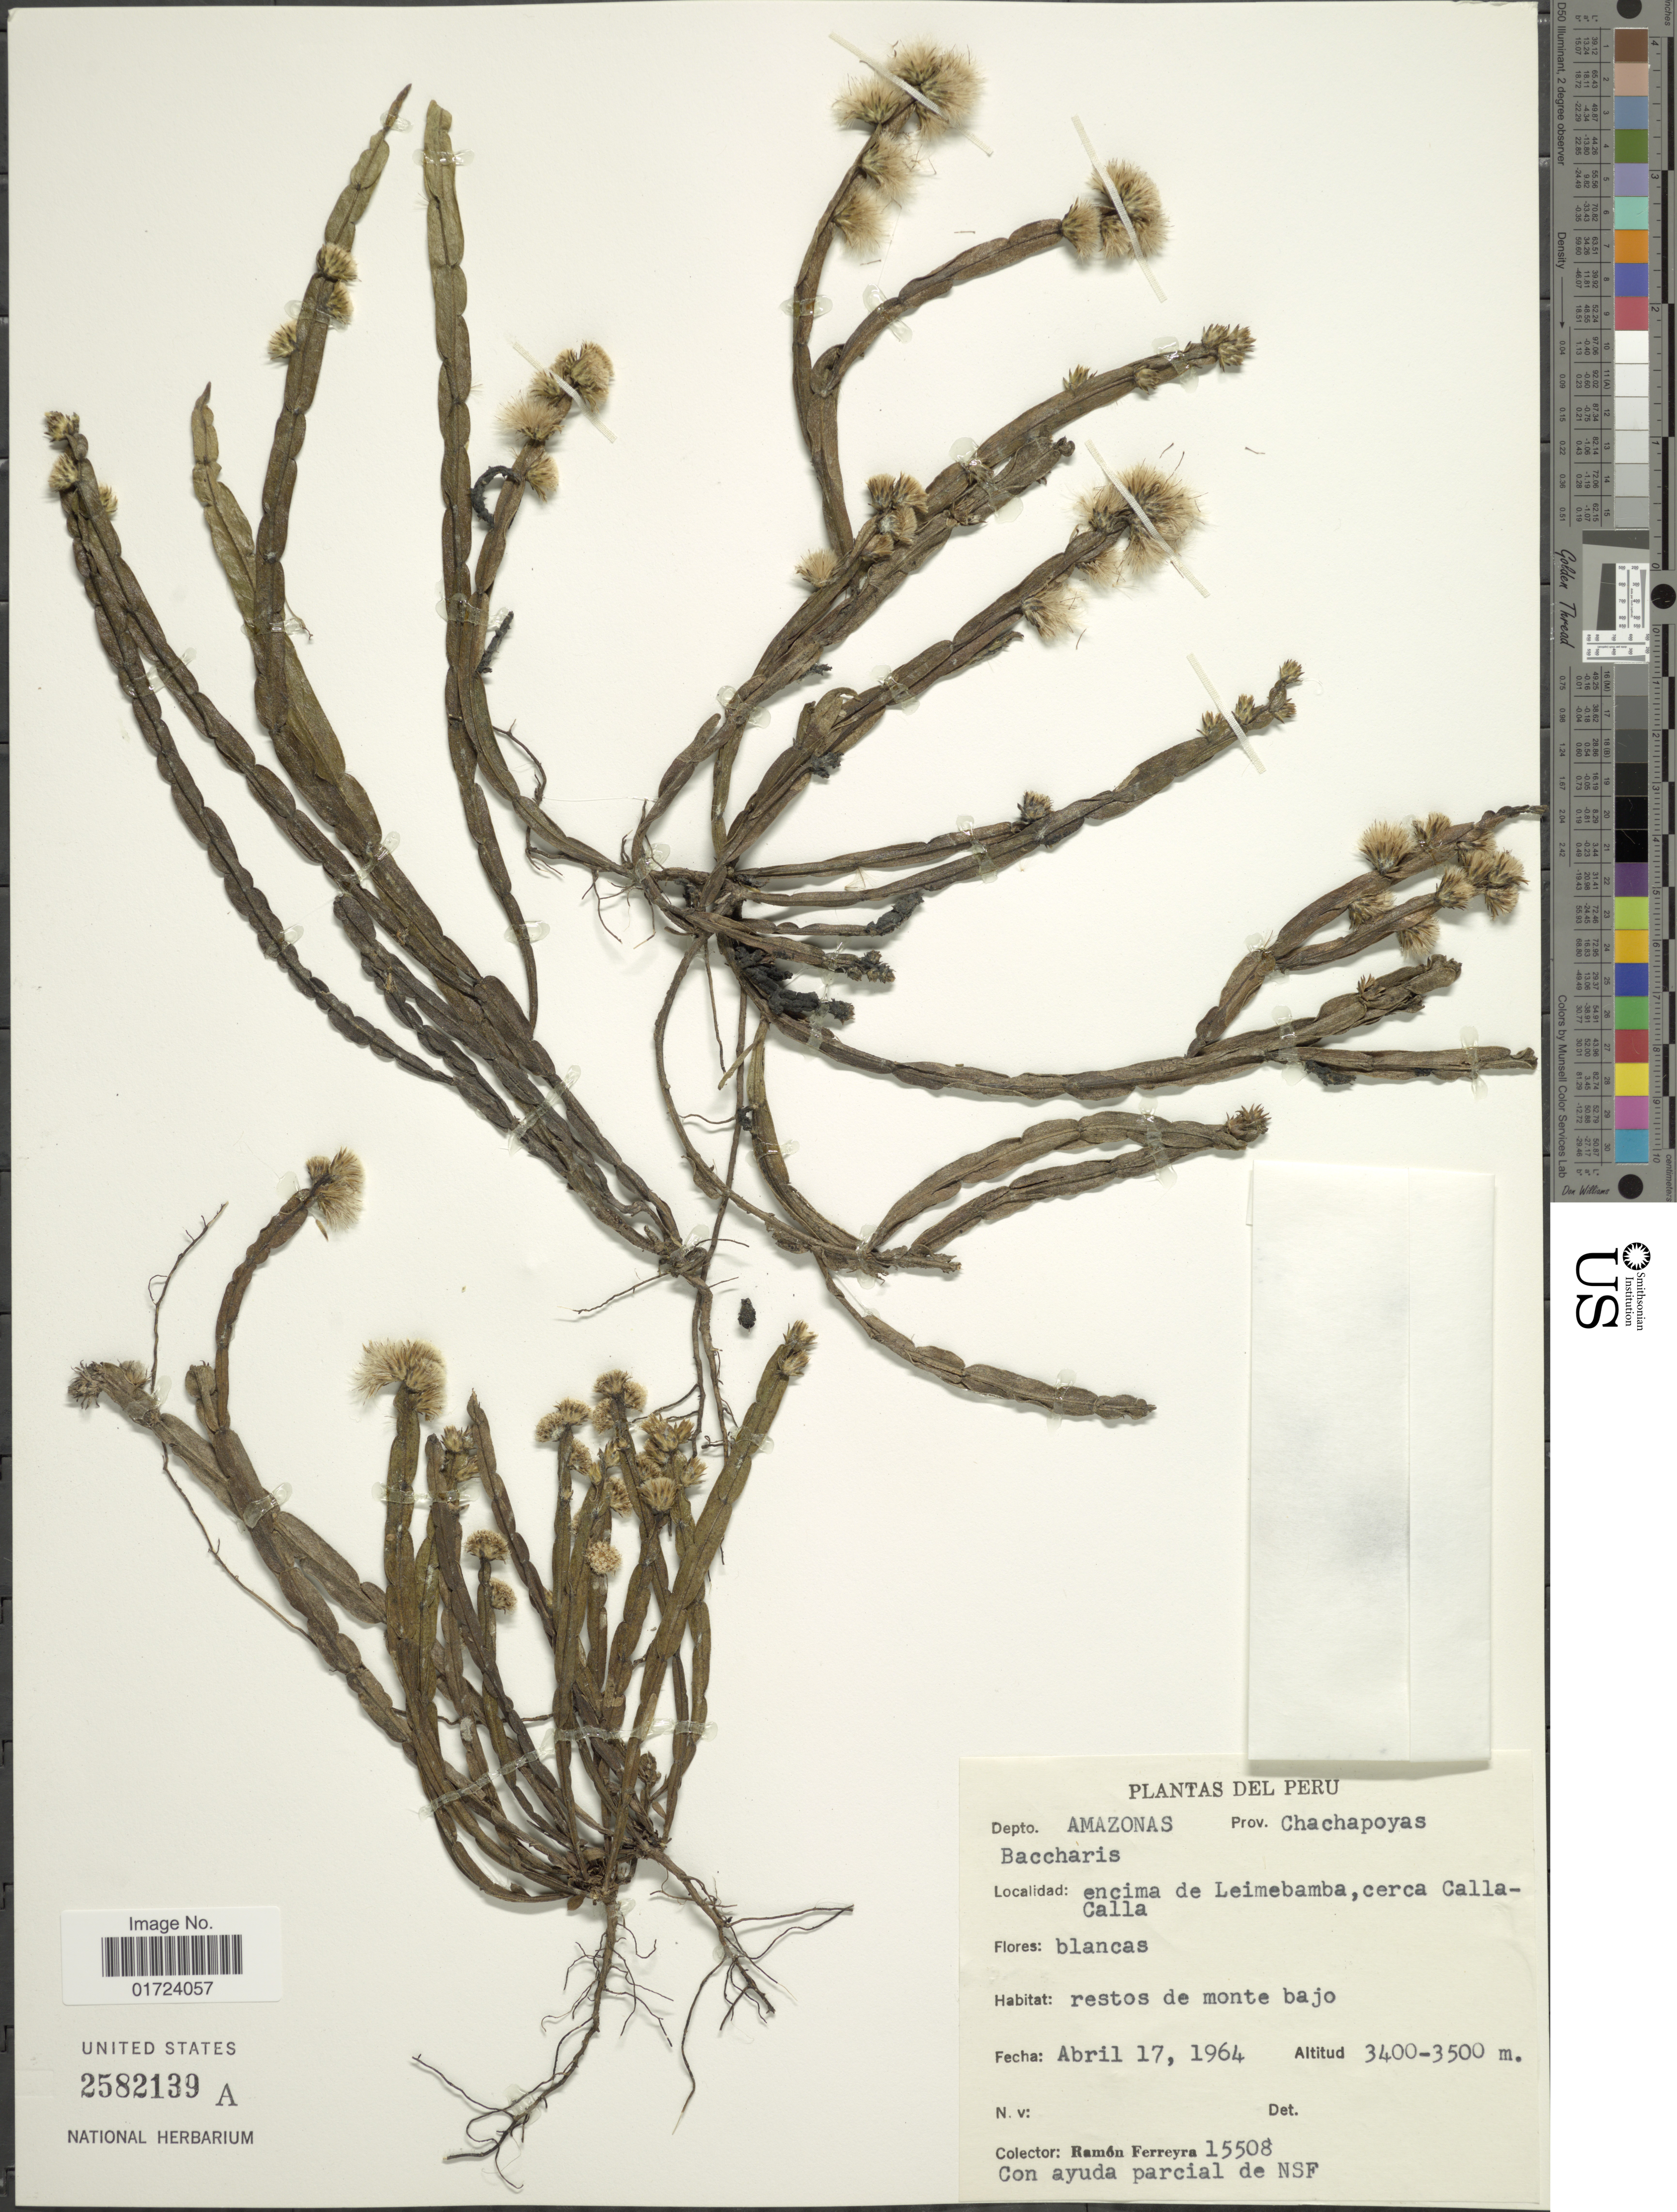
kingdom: Plantae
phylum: Tracheophyta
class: Magnoliopsida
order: Asterales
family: Asteraceae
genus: Baccharis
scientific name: Baccharis venosa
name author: (Ruiz & Pav.) Pers.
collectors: R. A. Ferreyra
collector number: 15508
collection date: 1964-04-17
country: Peru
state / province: Amazonas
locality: Depto. Amazonas, Prov, Chachapoyas, encima de Leimebamba, cerca Calla Calla.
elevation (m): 3400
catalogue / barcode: US 2582139A